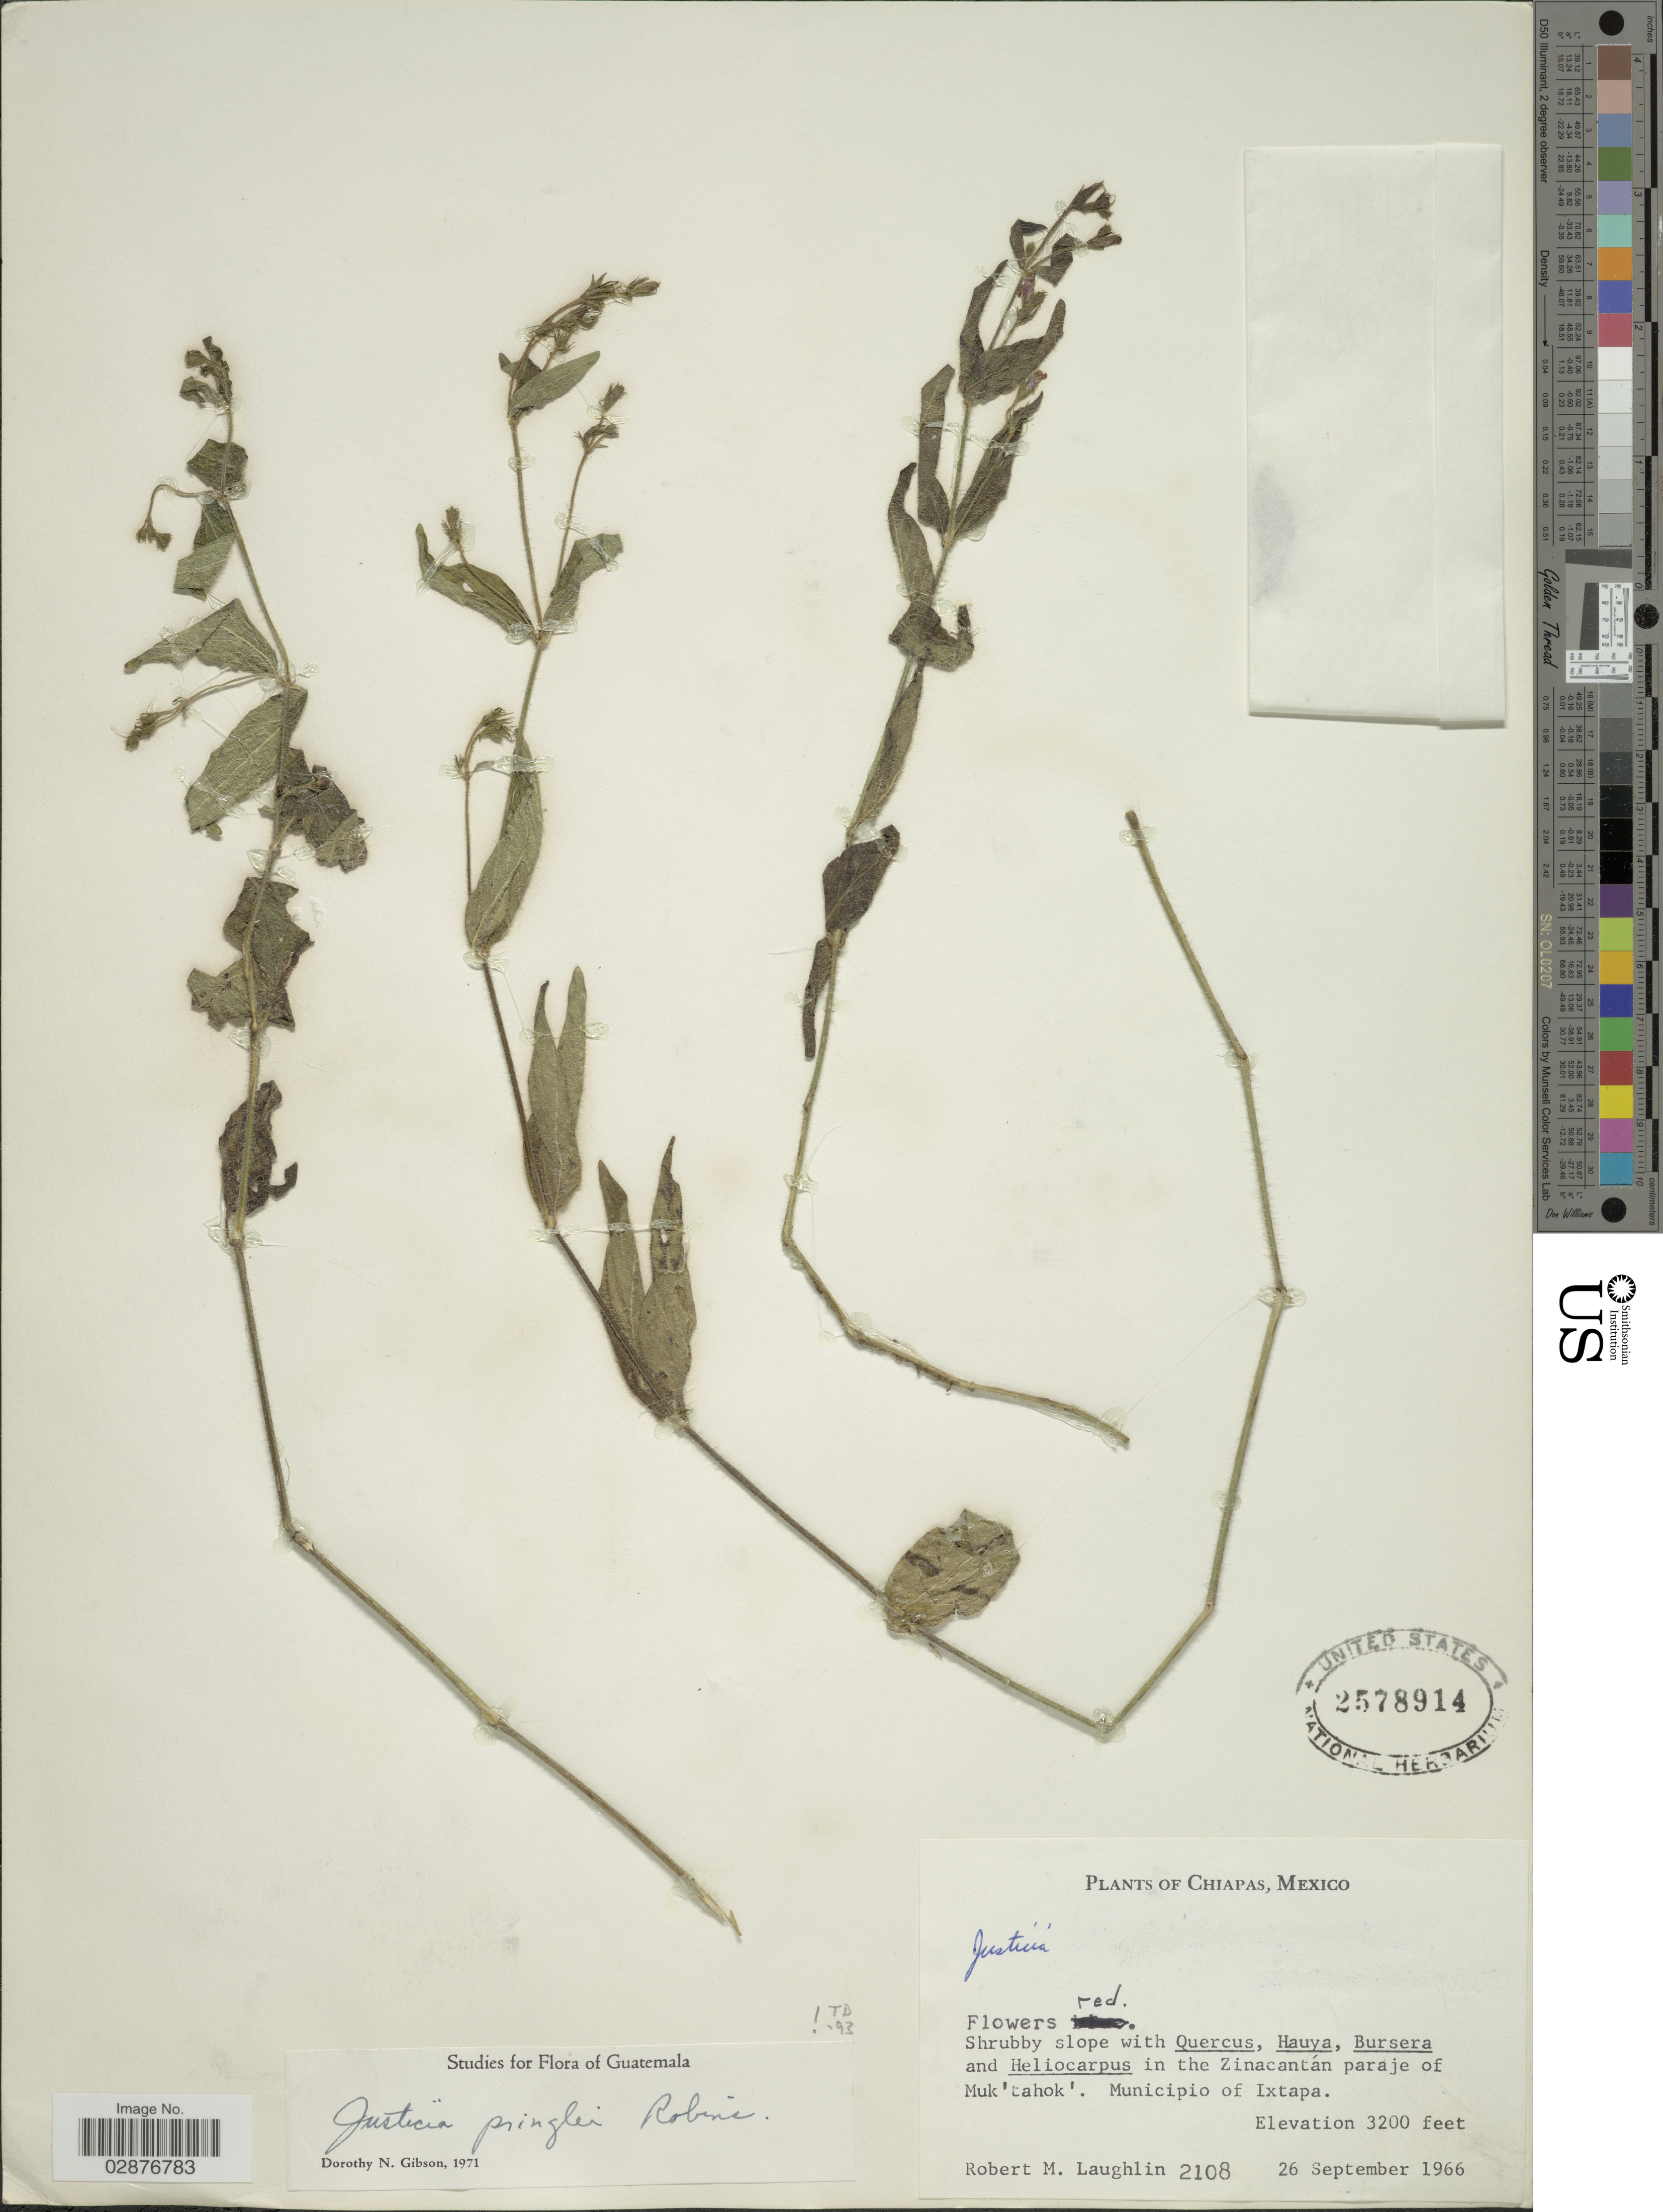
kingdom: Plantae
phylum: Tracheophyta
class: Magnoliopsida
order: Lamiales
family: Acanthaceae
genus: Justicia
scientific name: Justicia pringlei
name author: B.L. Rob.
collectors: R. M. Laughlin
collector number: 2108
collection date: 1966-09-26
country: Mexico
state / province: Chiapas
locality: In the Zinacantán paraje of Muk'tahok'. Municipioi of Ixtapa.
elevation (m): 975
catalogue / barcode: US 2578914